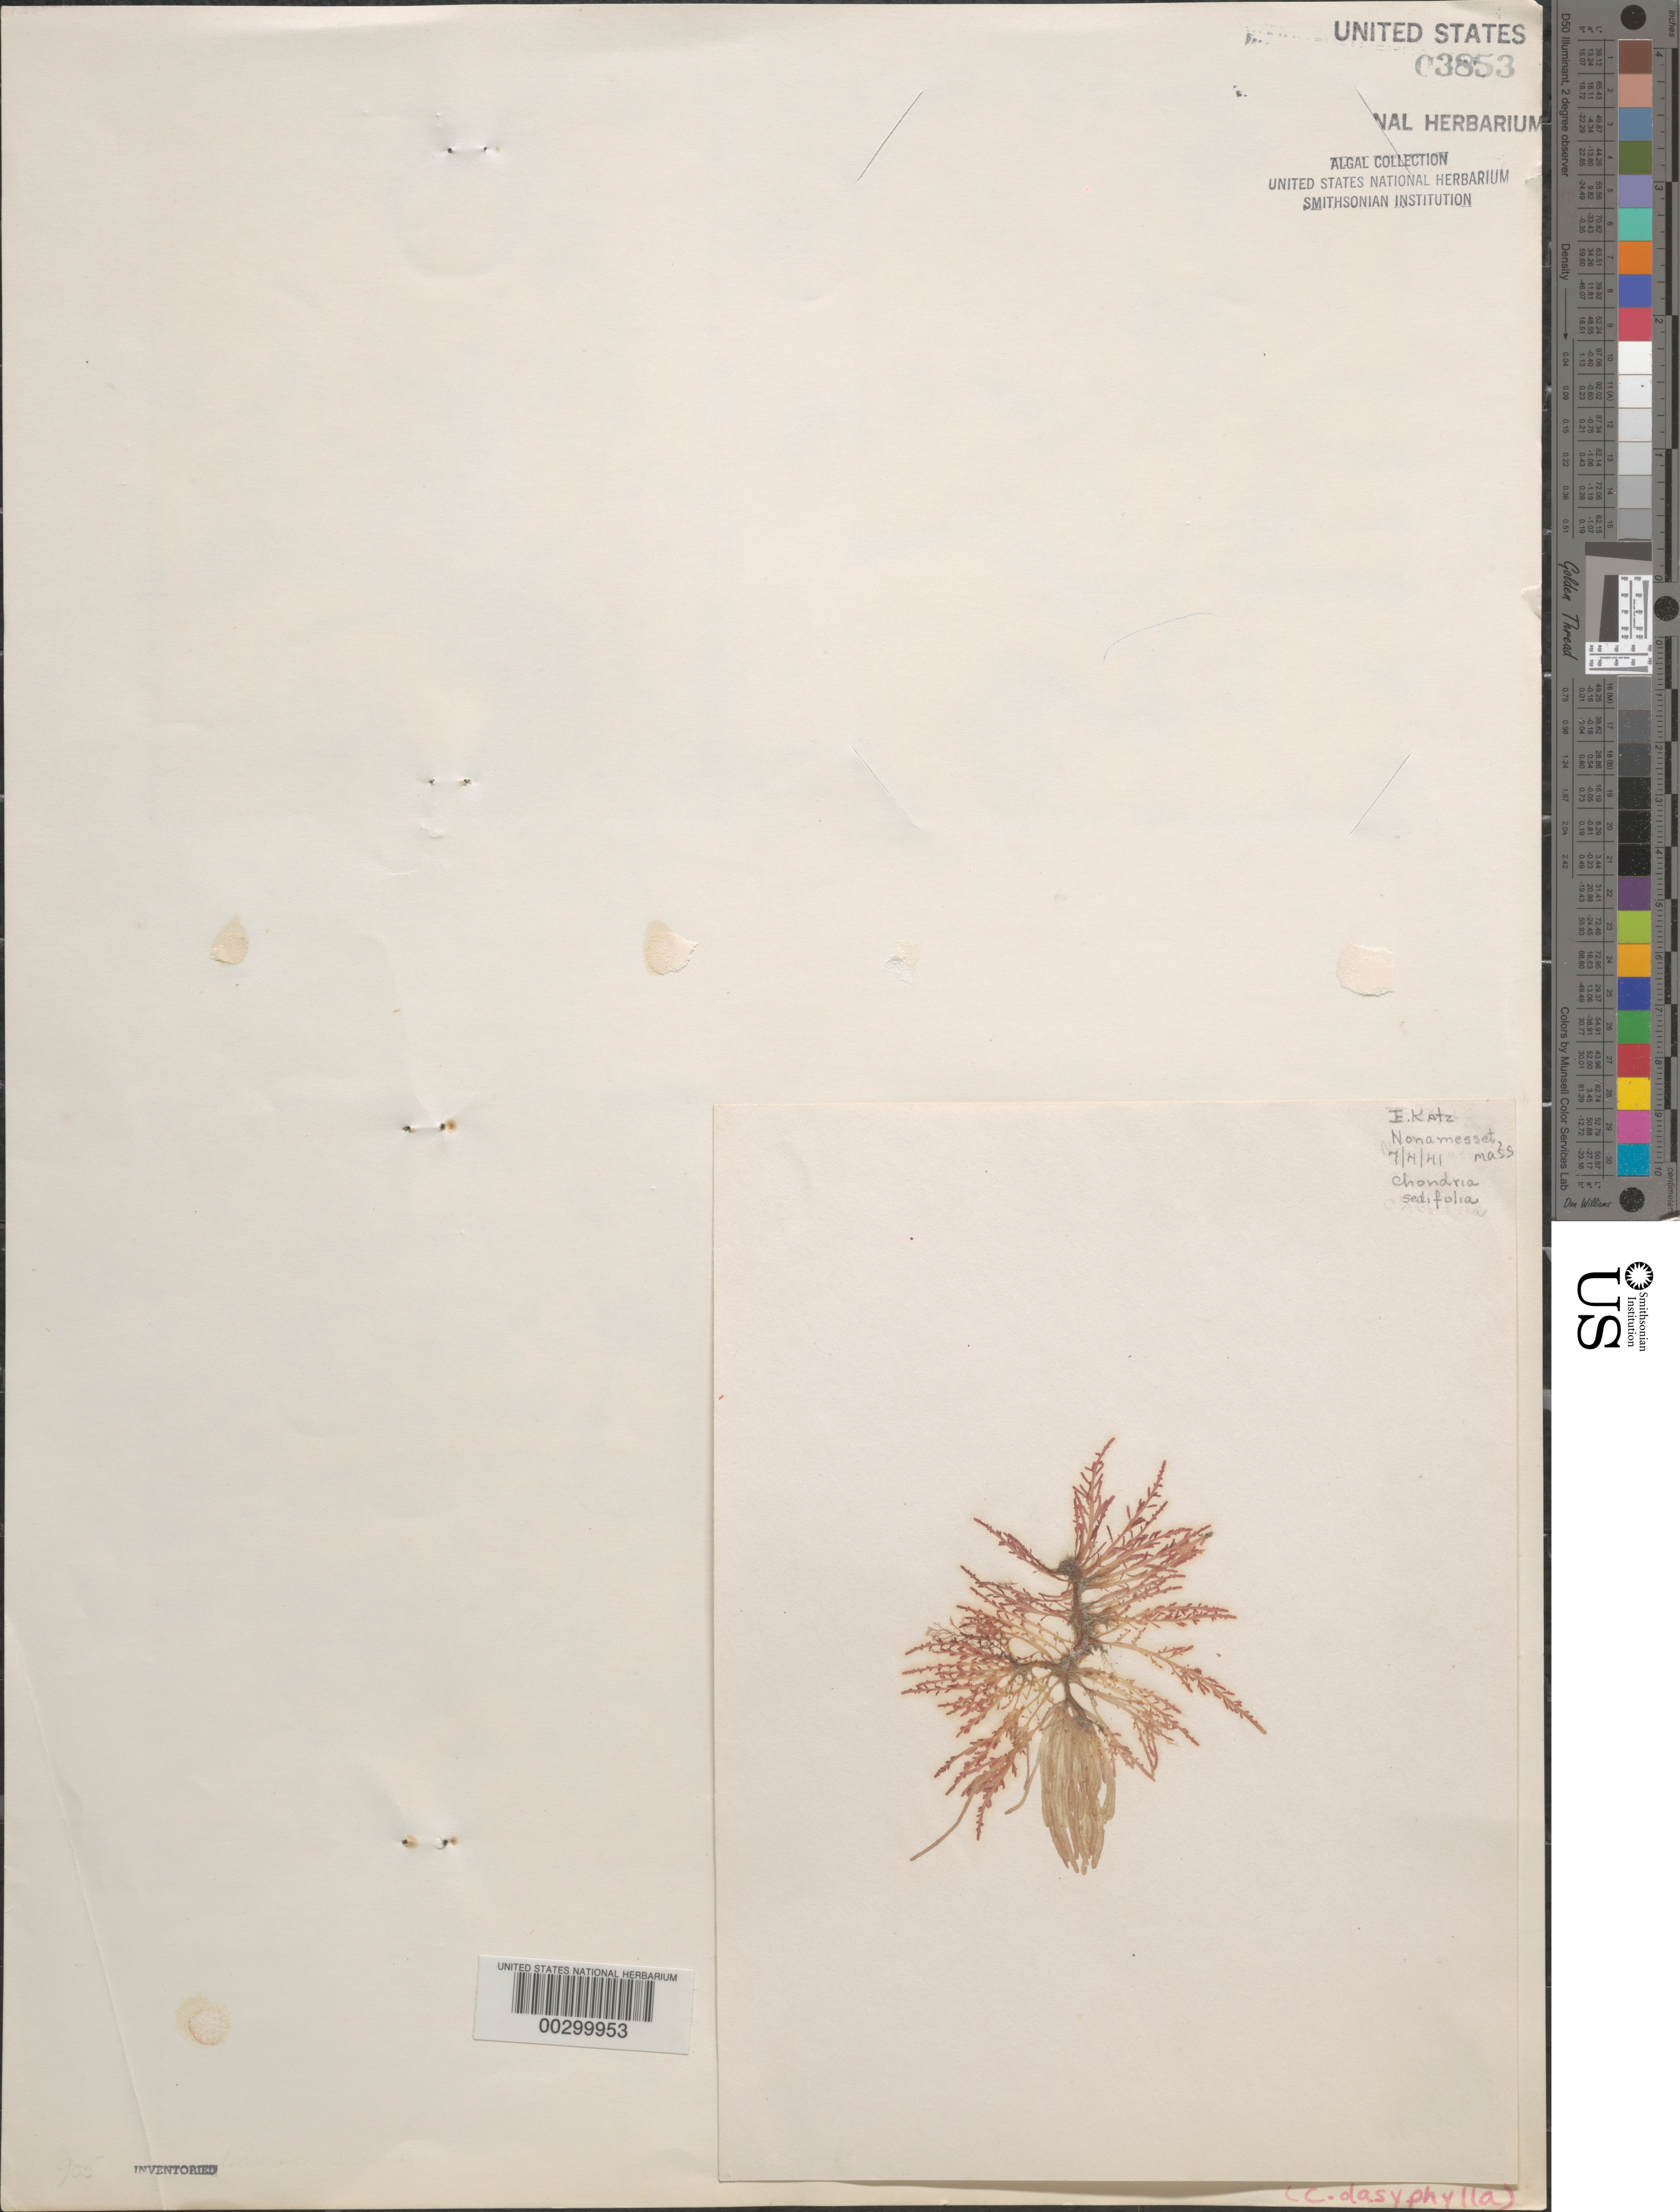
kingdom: Plantae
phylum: Rhodophyta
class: Florideophyceae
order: Ceramiales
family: Rhodomelaceae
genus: Chondria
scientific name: Chondria dasyphylla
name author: (Woodw.) C. Agardh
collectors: E. Katz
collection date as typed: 04 Jul 1941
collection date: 1941-07-04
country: United States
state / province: Massachusetts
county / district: Dukes County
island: Nonamesset Island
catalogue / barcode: US 3853